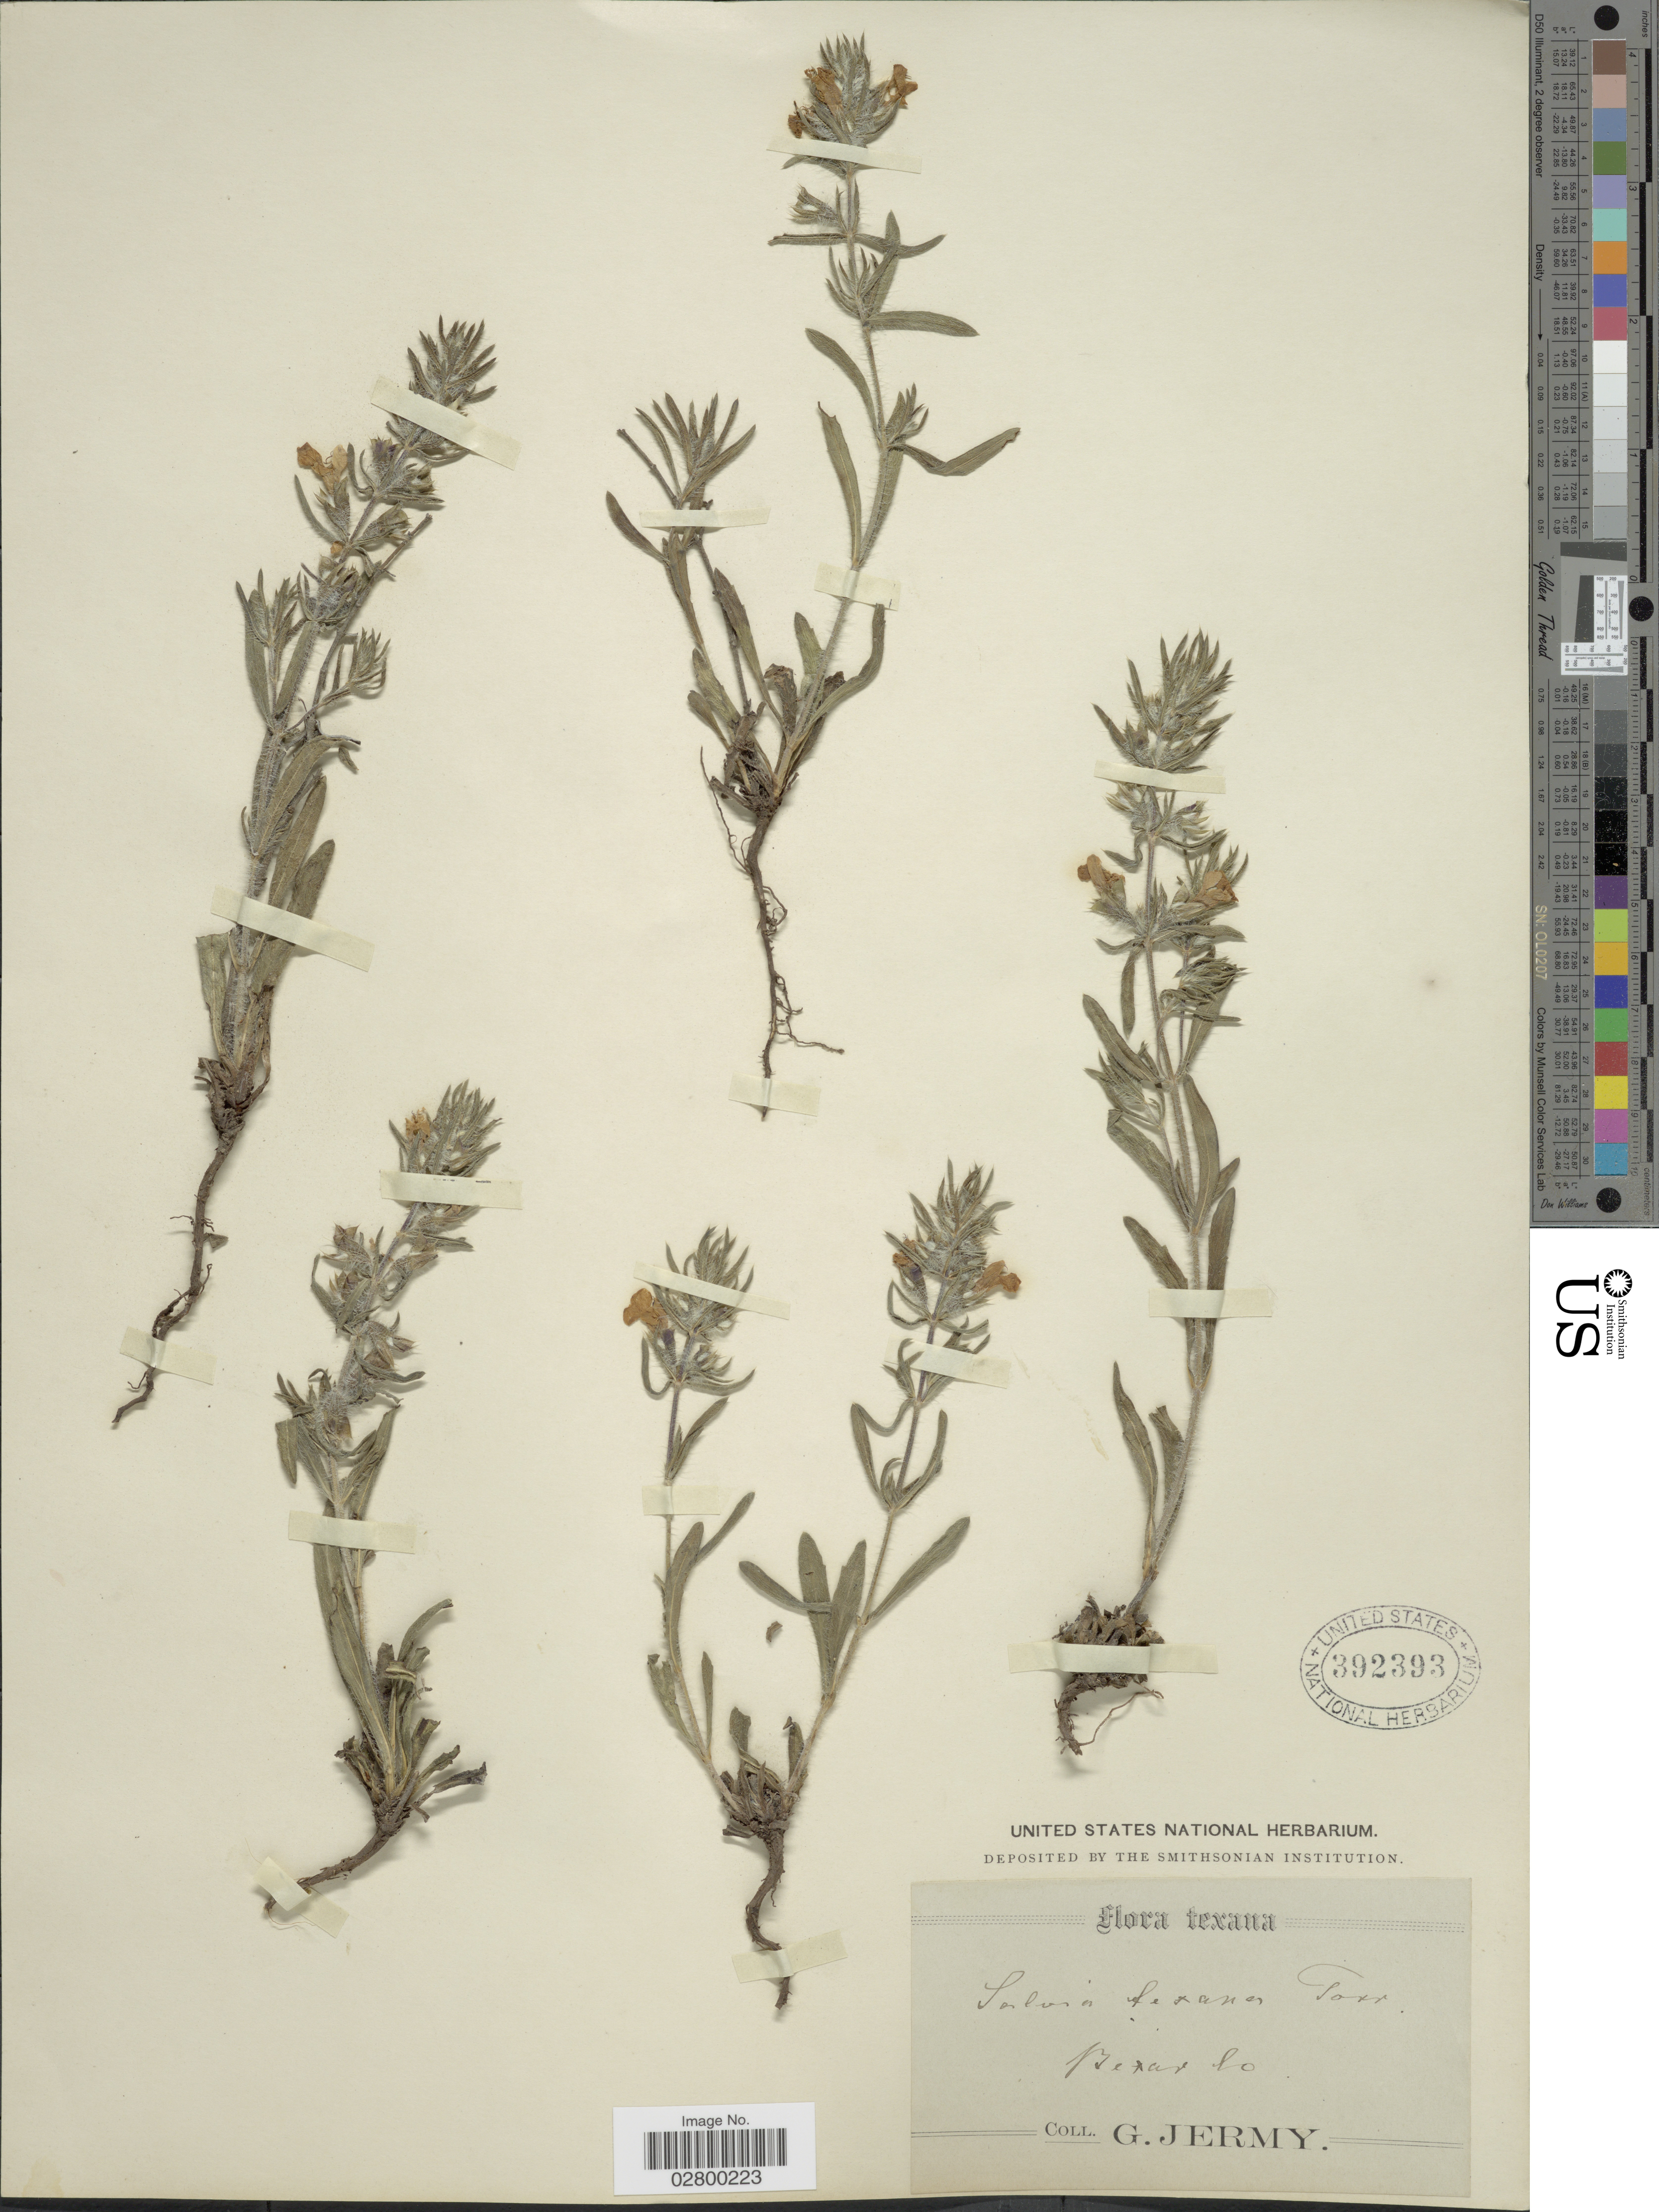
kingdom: Plantae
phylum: Tracheophyta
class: Magnoliopsida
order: Lamiales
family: Lamiaceae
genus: Salvia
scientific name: Salvia texana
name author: (Scheele) Torr.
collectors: G. Jermy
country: United States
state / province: Texas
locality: Bexar Co.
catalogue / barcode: US 392393